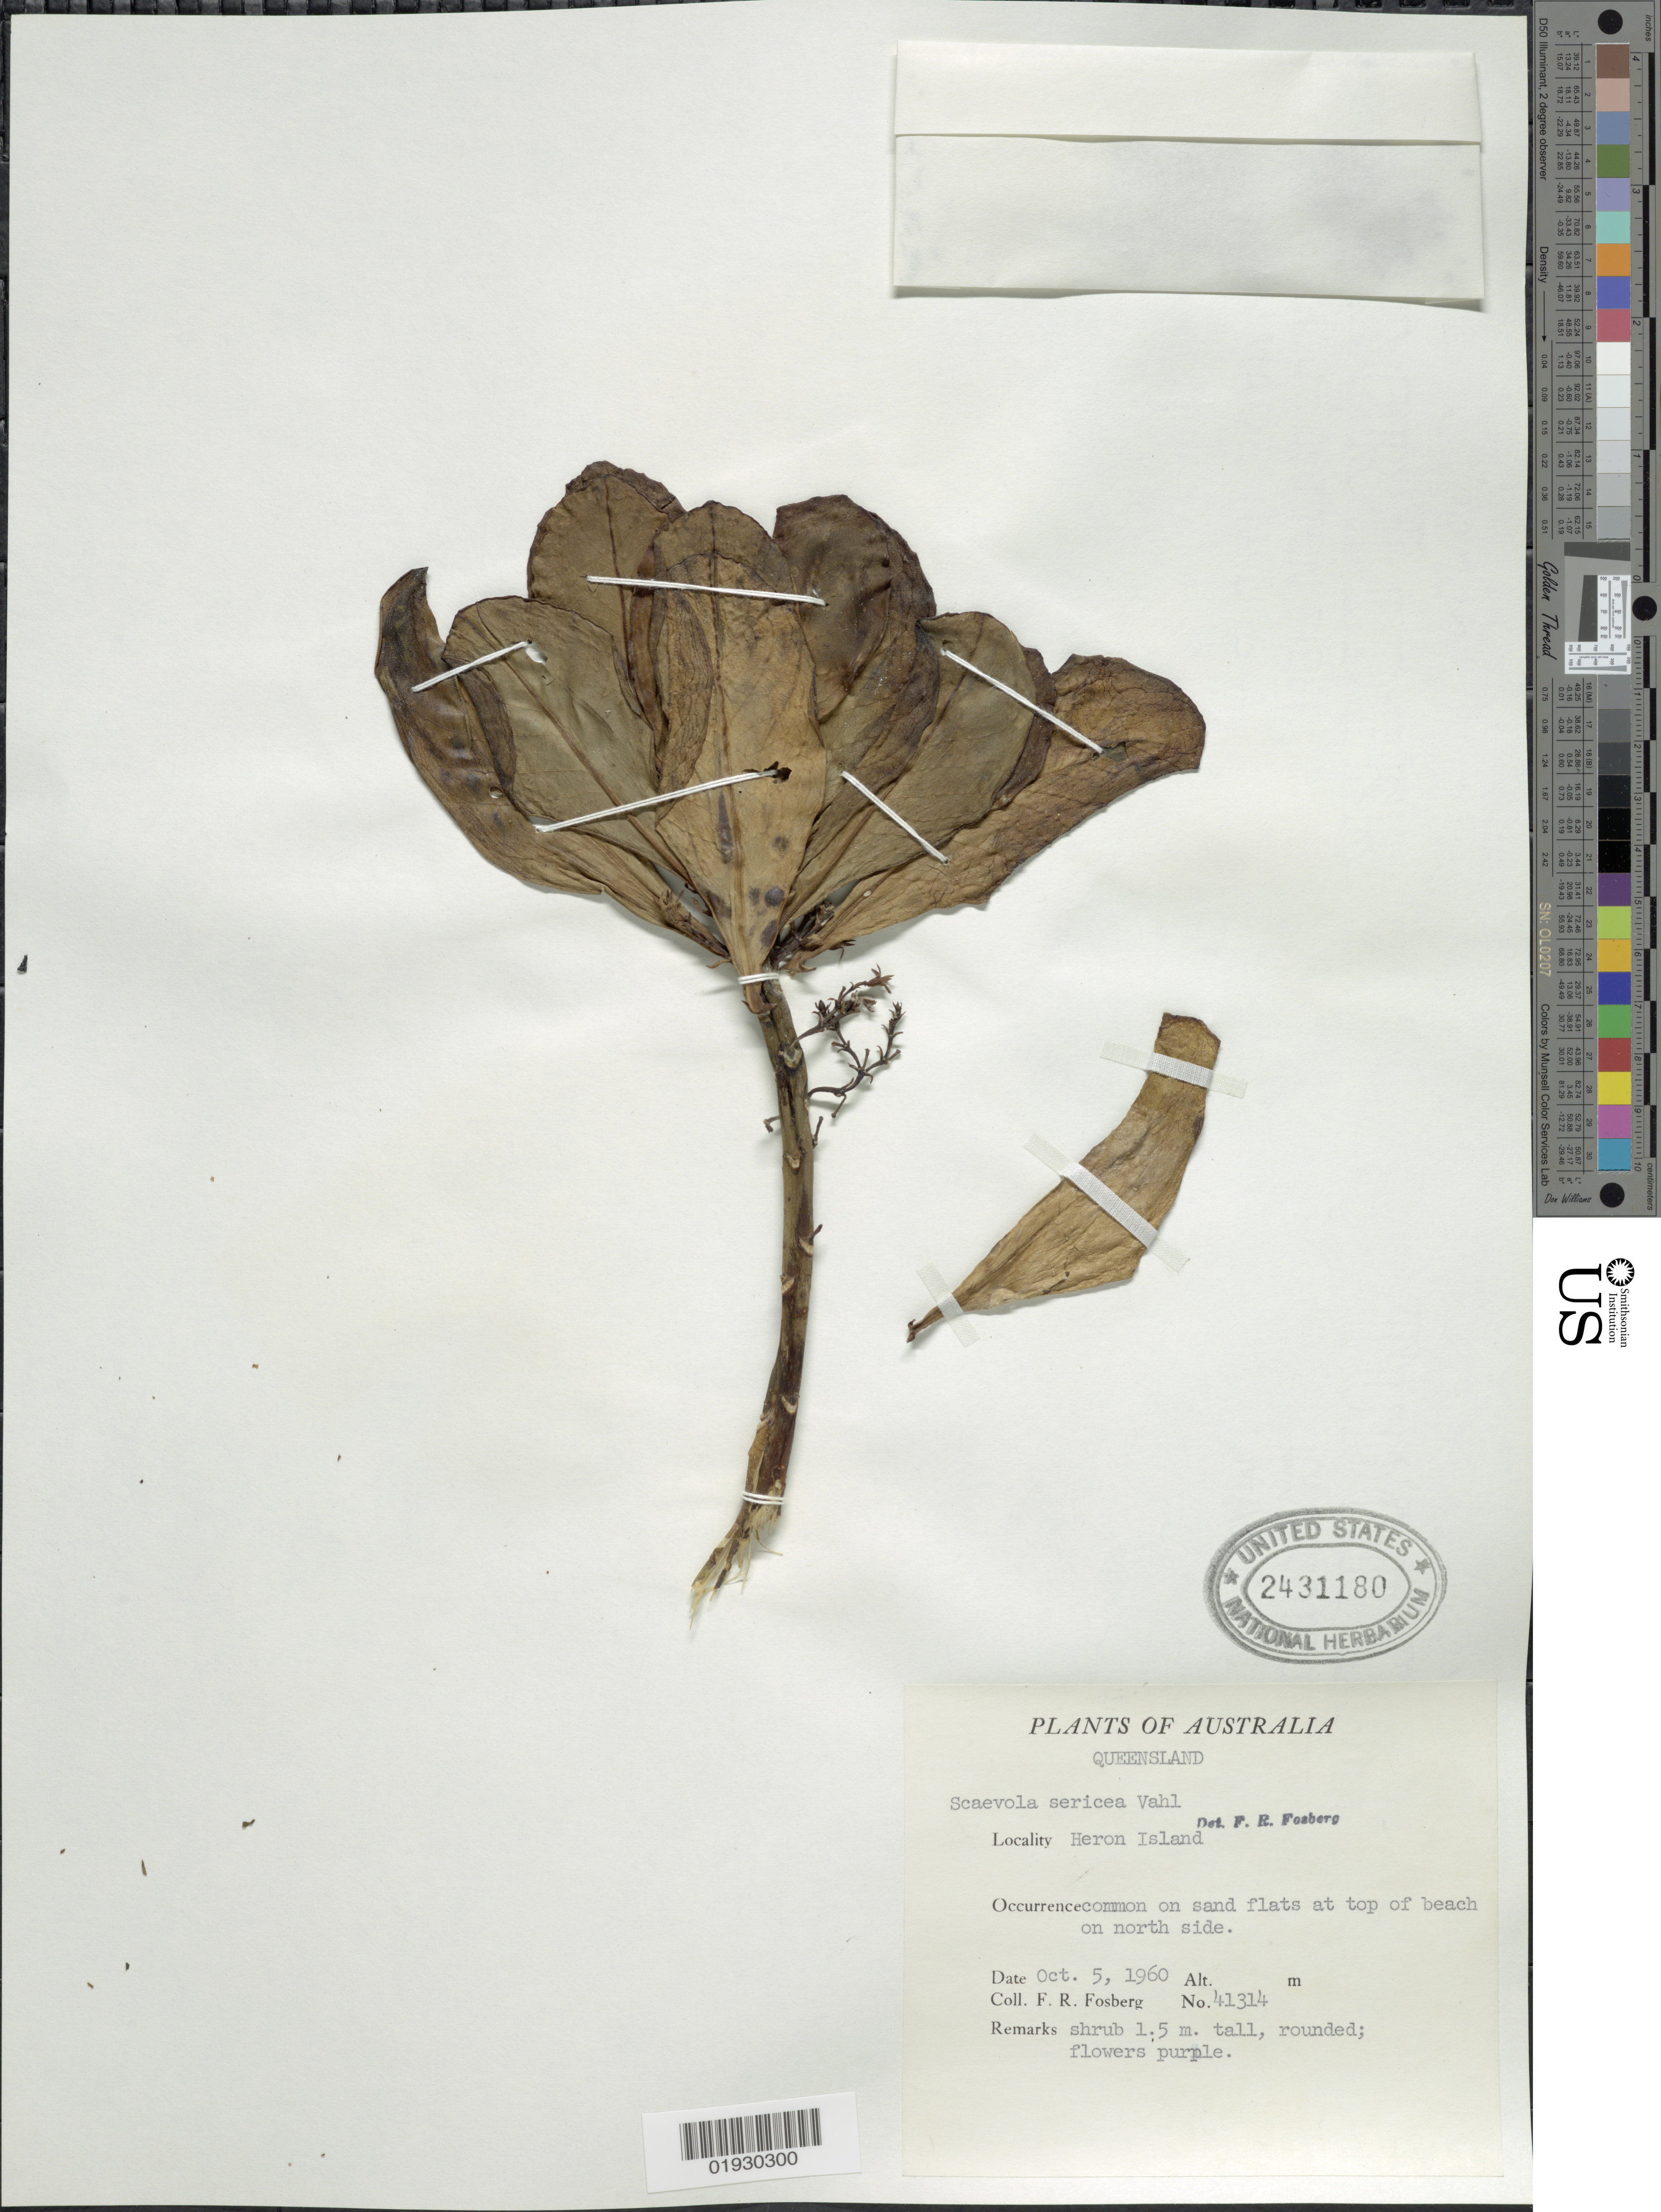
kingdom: Plantae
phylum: Tracheophyta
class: Magnoliopsida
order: Asterales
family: Goodeniaceae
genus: Scaevola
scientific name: Scaevola sericea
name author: Vahl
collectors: F. R. Fosberg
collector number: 41314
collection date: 1960-10-05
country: Australia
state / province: Queensland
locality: Heron Island. Common on sand flats at top of beach on north side.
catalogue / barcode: US 2431180